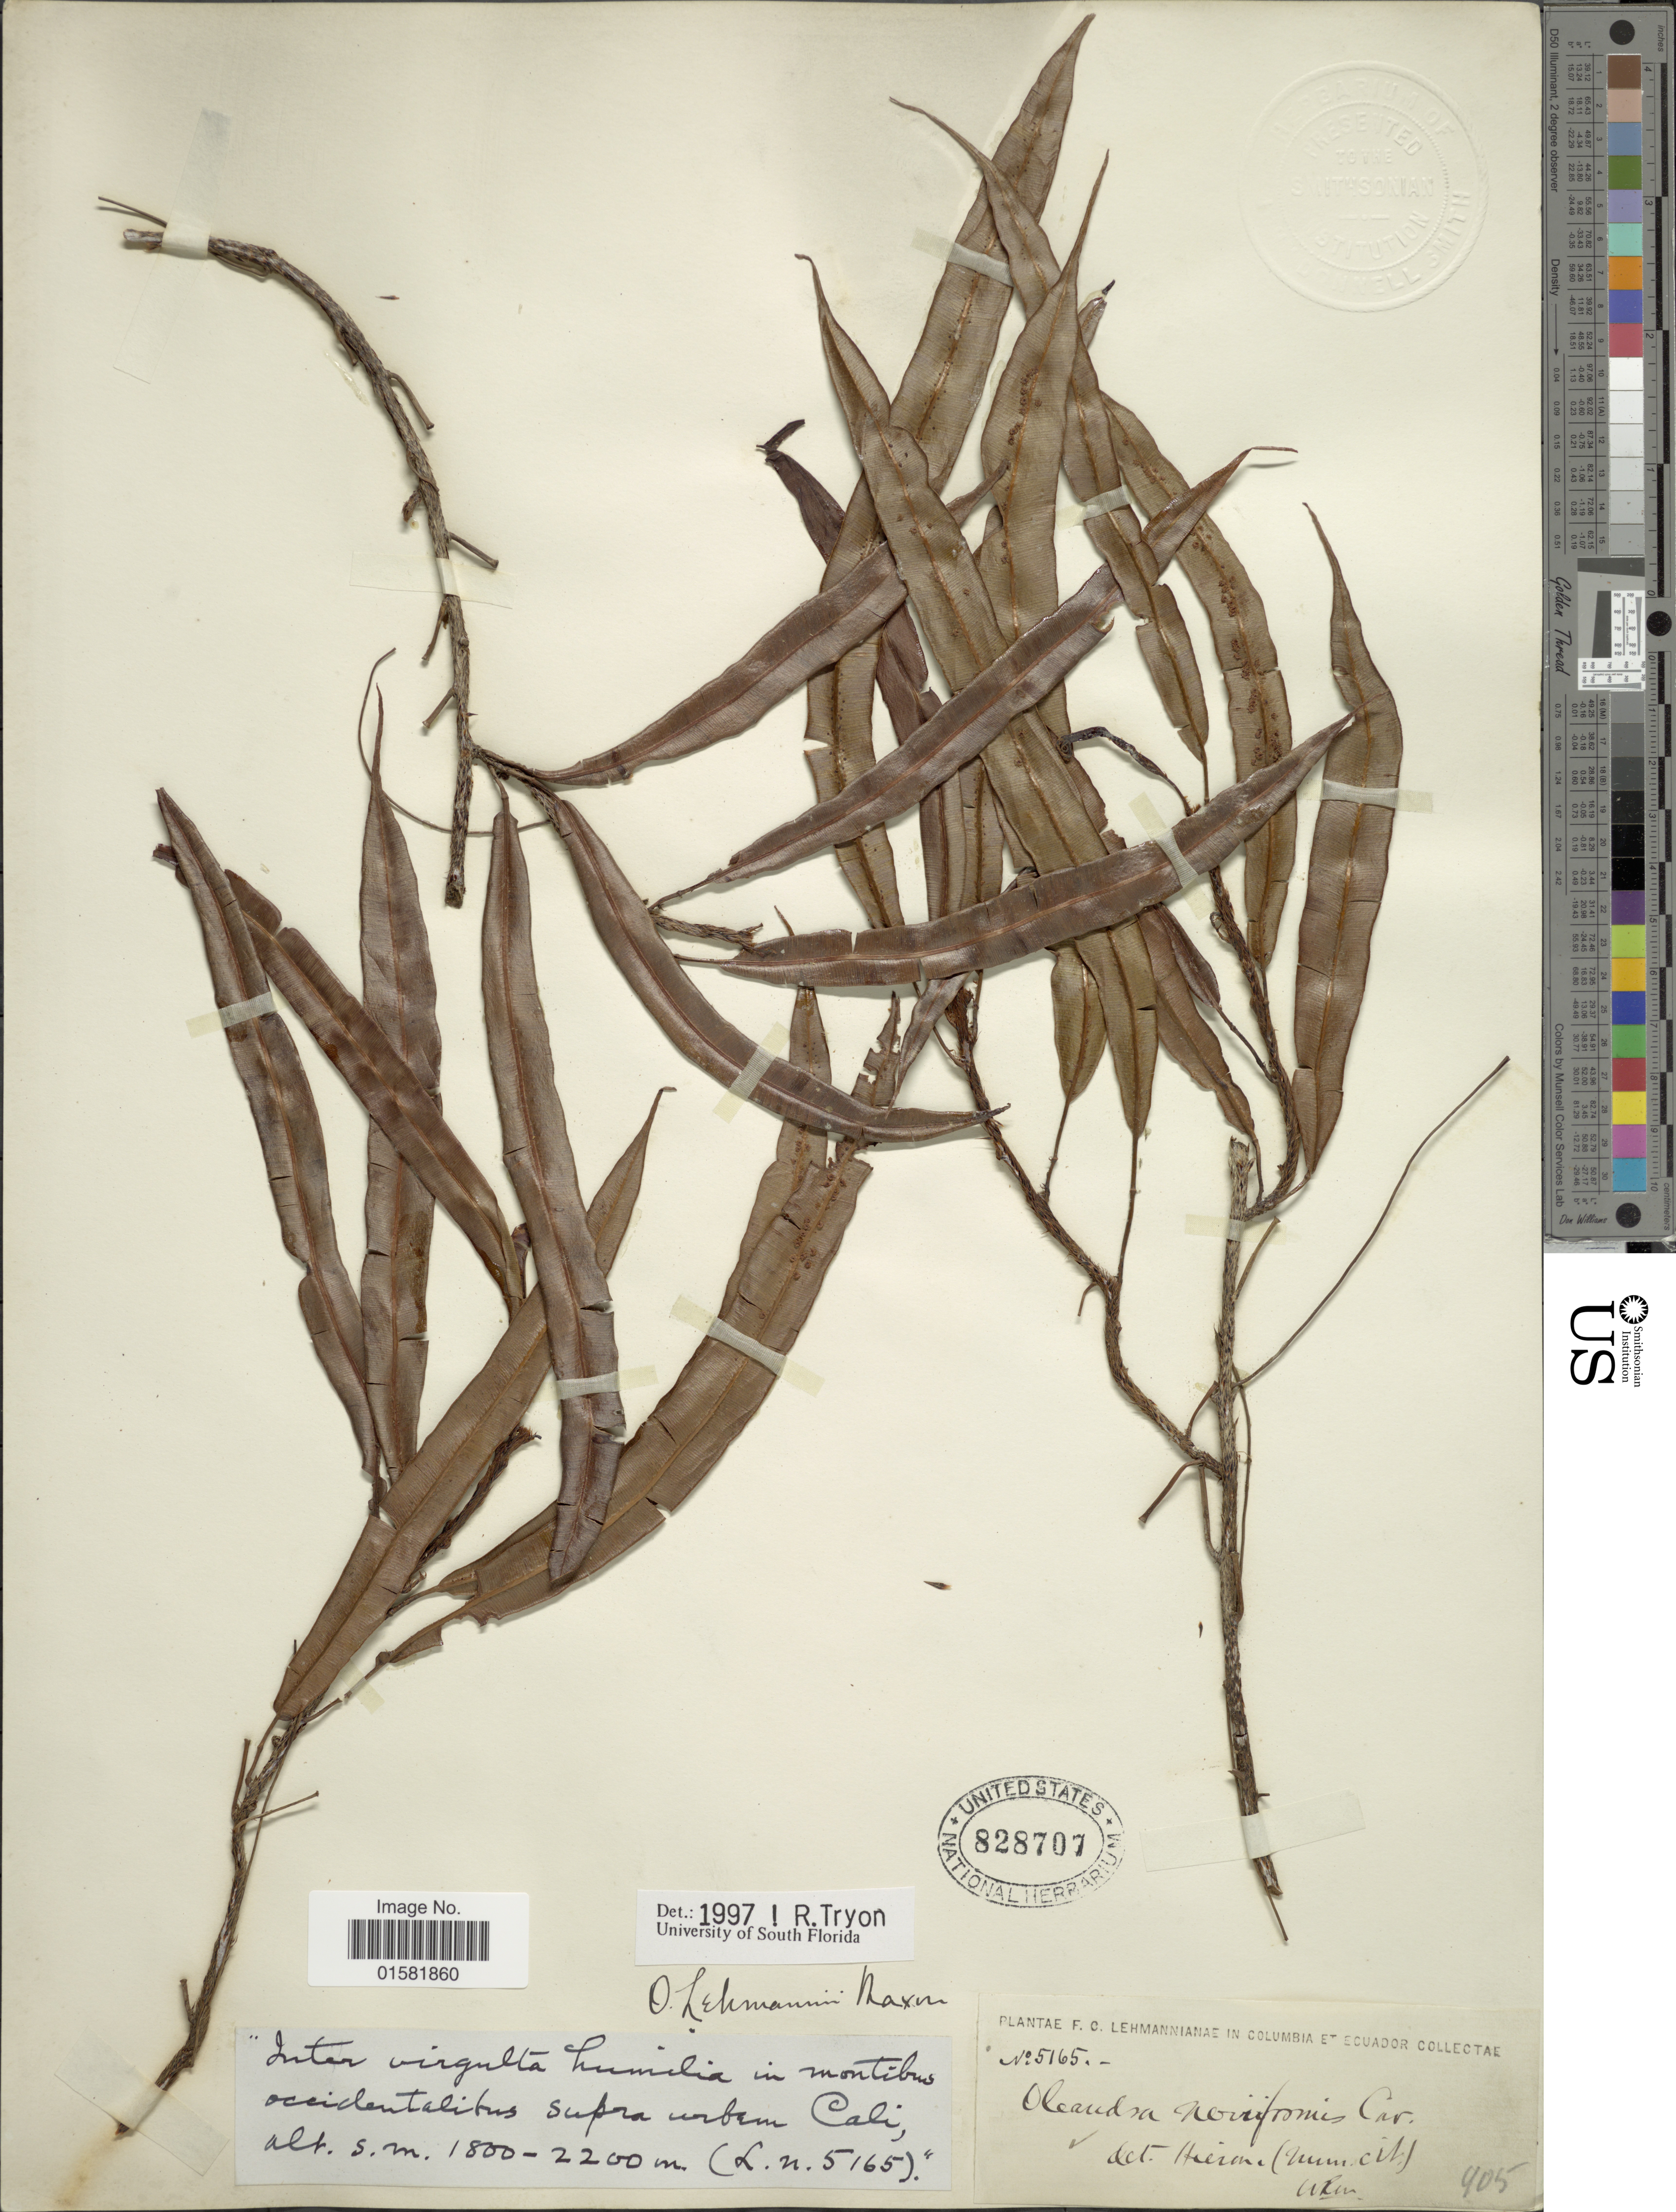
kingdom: Plantae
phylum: Tracheophyta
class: Polypodiopsida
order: Polypodiales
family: Oleandraceae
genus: Oleandra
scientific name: Oleandra lehmannii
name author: Maxon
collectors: F. C. Lehmann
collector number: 5165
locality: Colombia et Ecuador.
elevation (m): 1800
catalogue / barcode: US 828707